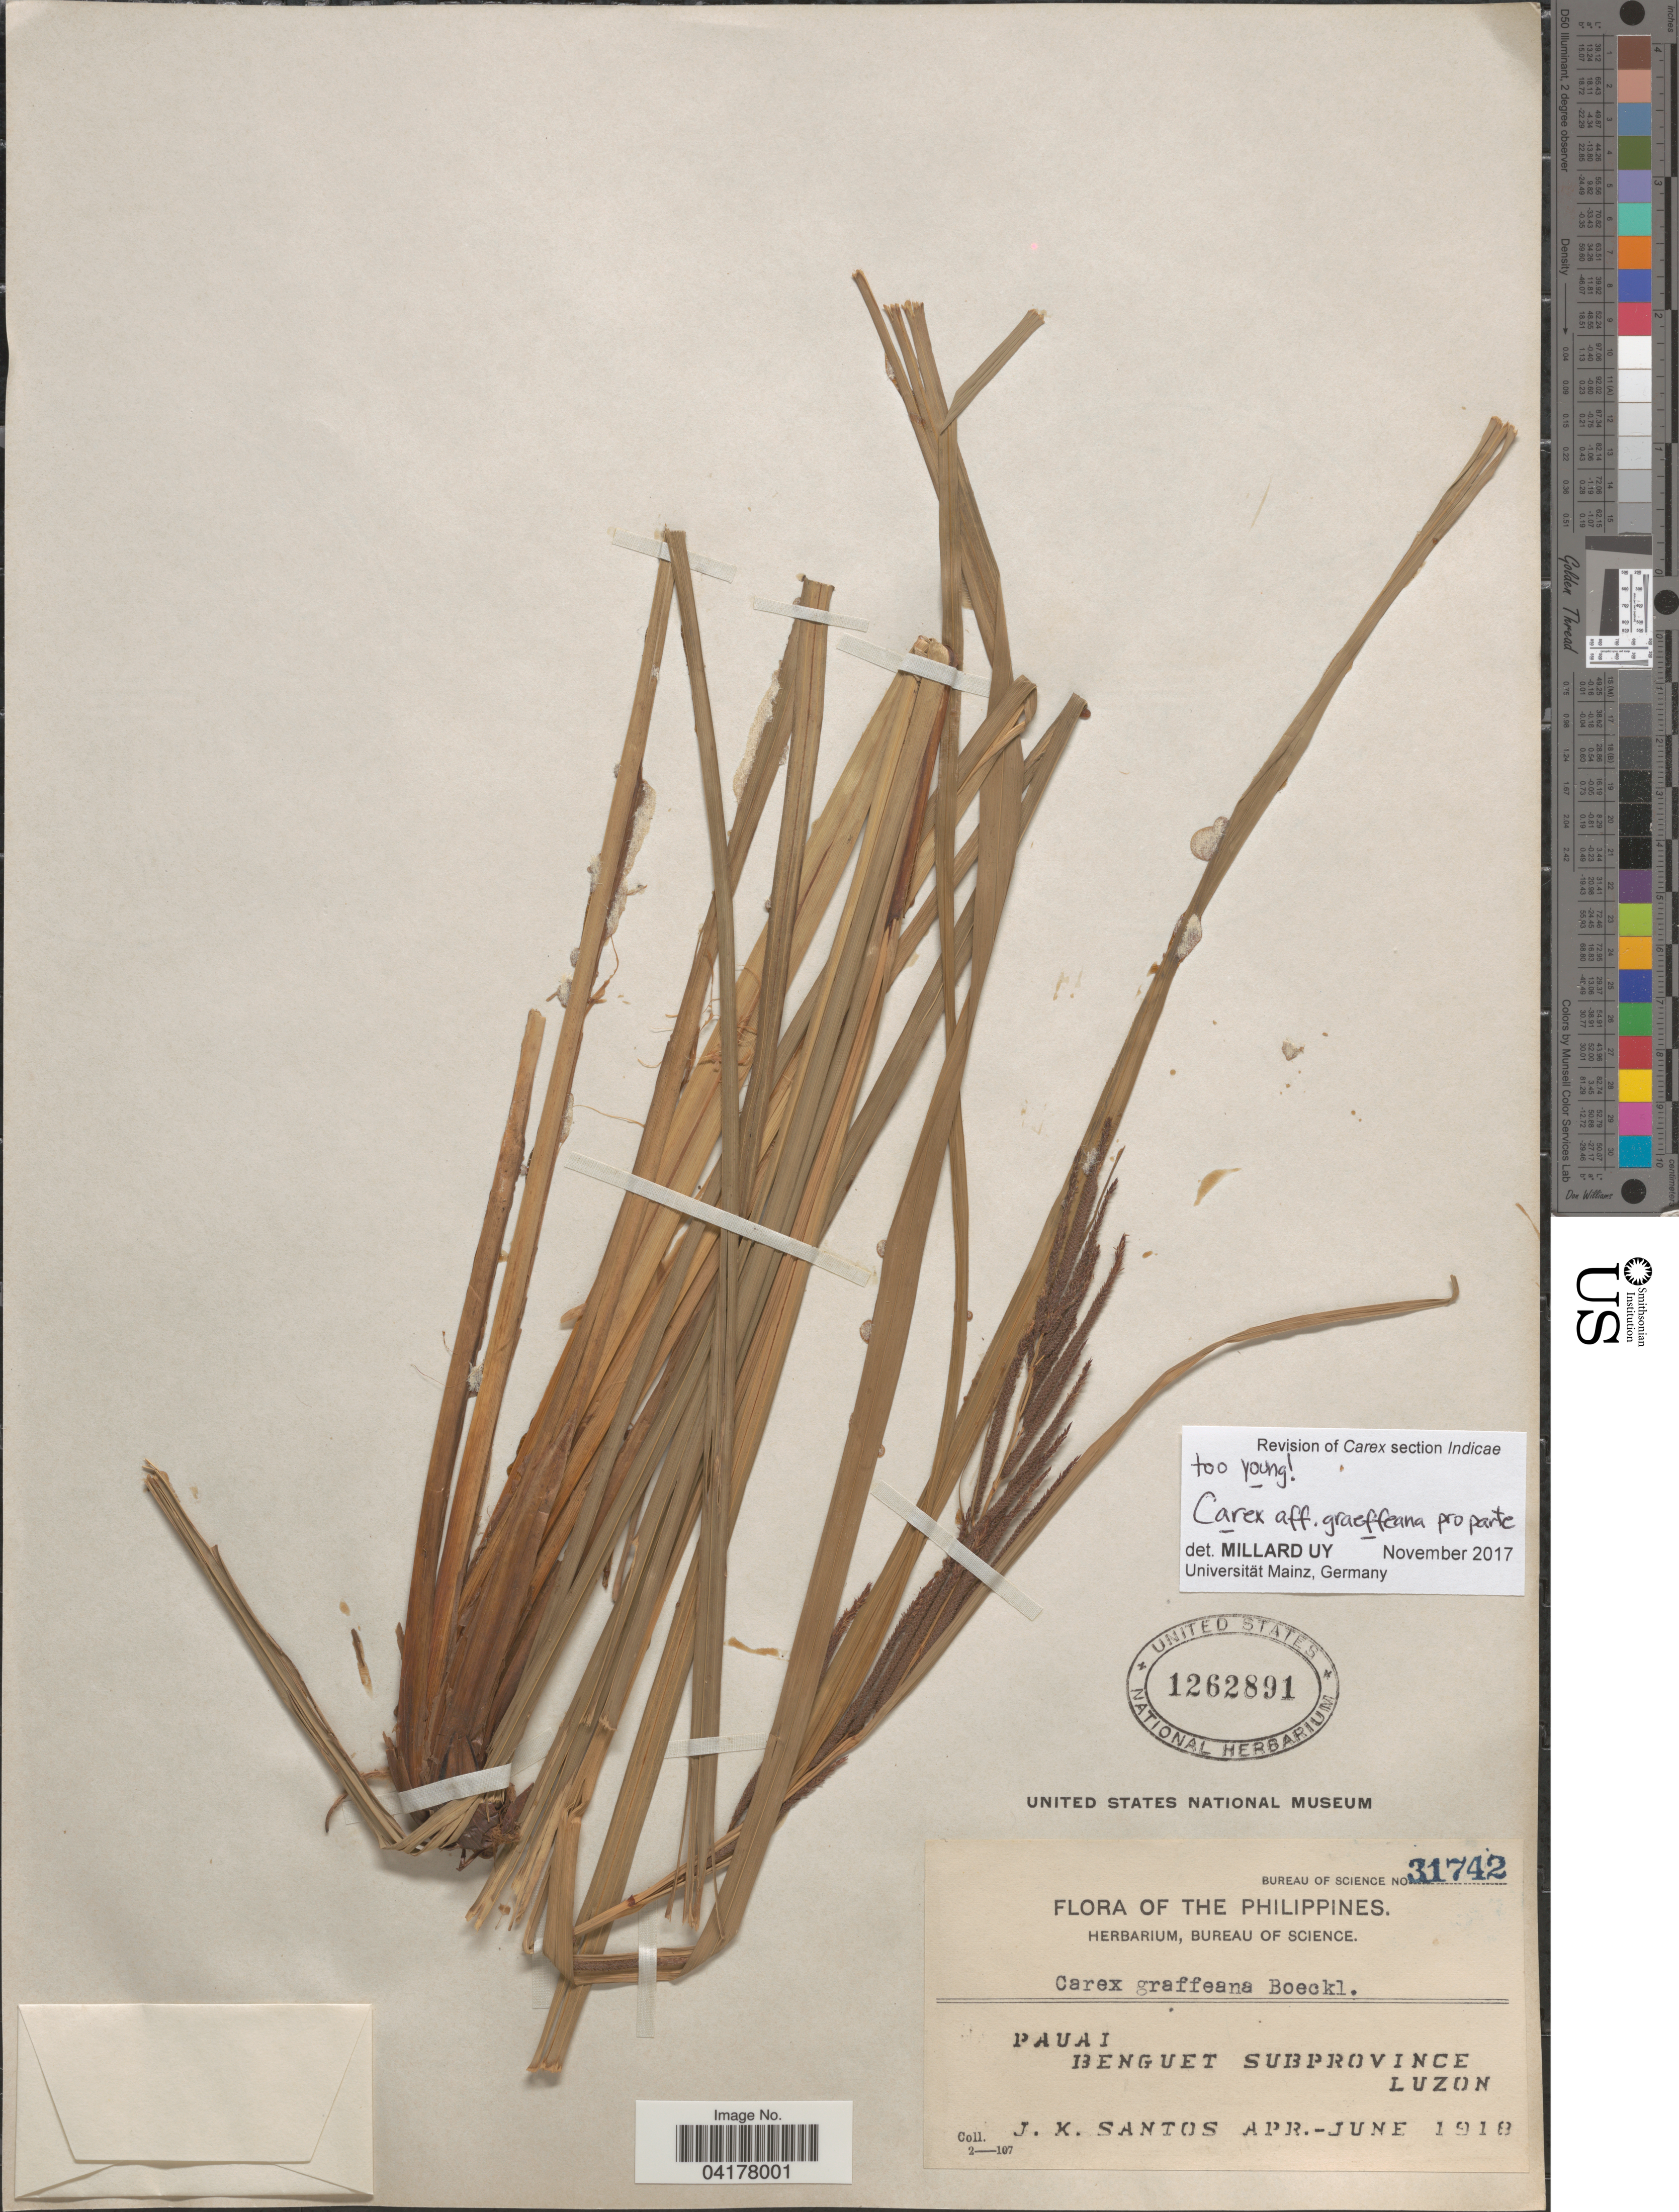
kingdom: Plantae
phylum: Tracheophyta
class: Liliopsida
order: Poales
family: Cyperaceae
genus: Carex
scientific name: Carex graeffeana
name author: Boeckeler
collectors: J. K. Santos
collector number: Bureau of Science 31742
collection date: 1918-04/1918-06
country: Philippines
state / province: Cordillera (Administrative Region)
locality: Pauai. Benguet Subprovince. Luzon.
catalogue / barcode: US 1262891